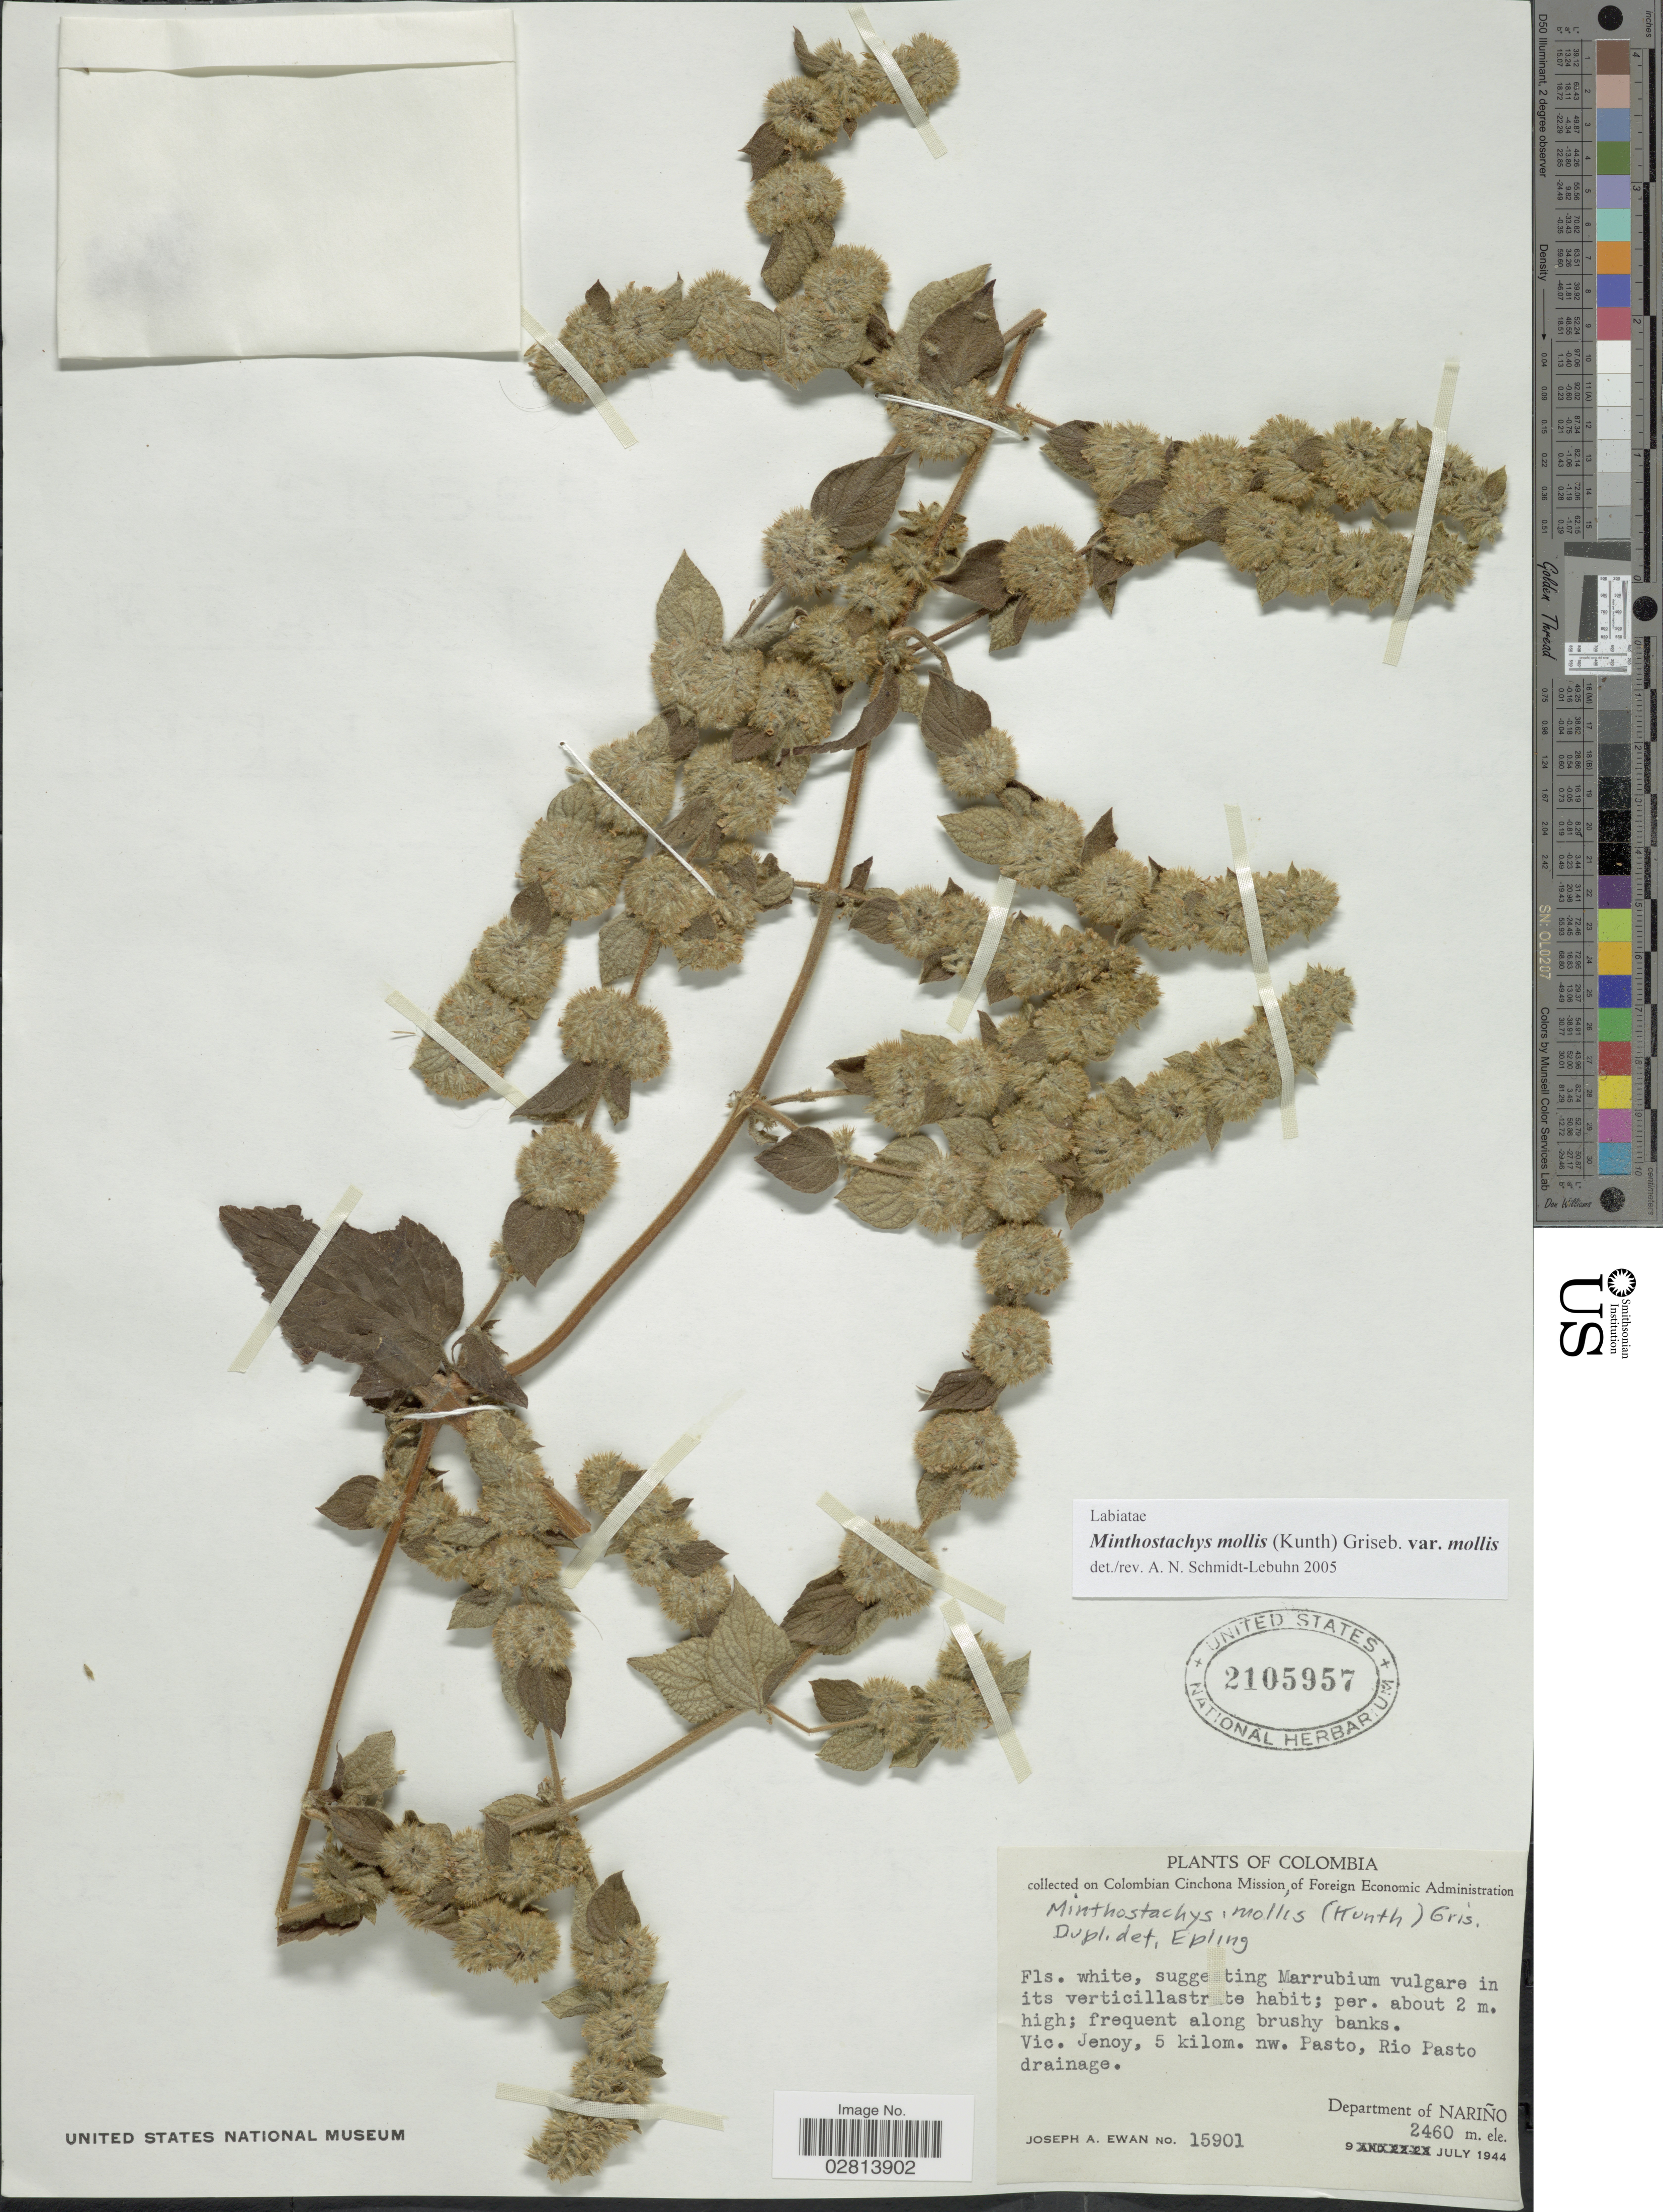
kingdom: Plantae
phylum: Tracheophyta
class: Magnoliopsida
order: Lamiales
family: Lamiaceae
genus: Minthostachys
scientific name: Minthostachys mollis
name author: (Kunth) Griseb.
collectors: J. A. Ewan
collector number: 15901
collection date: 1944-07-09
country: Colombia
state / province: Nariño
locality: Vic. Jenoy, 5 kilom. nw. Pasto, Rio Pasto drainage, Department of Nariño.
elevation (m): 2460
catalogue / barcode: US 2105957